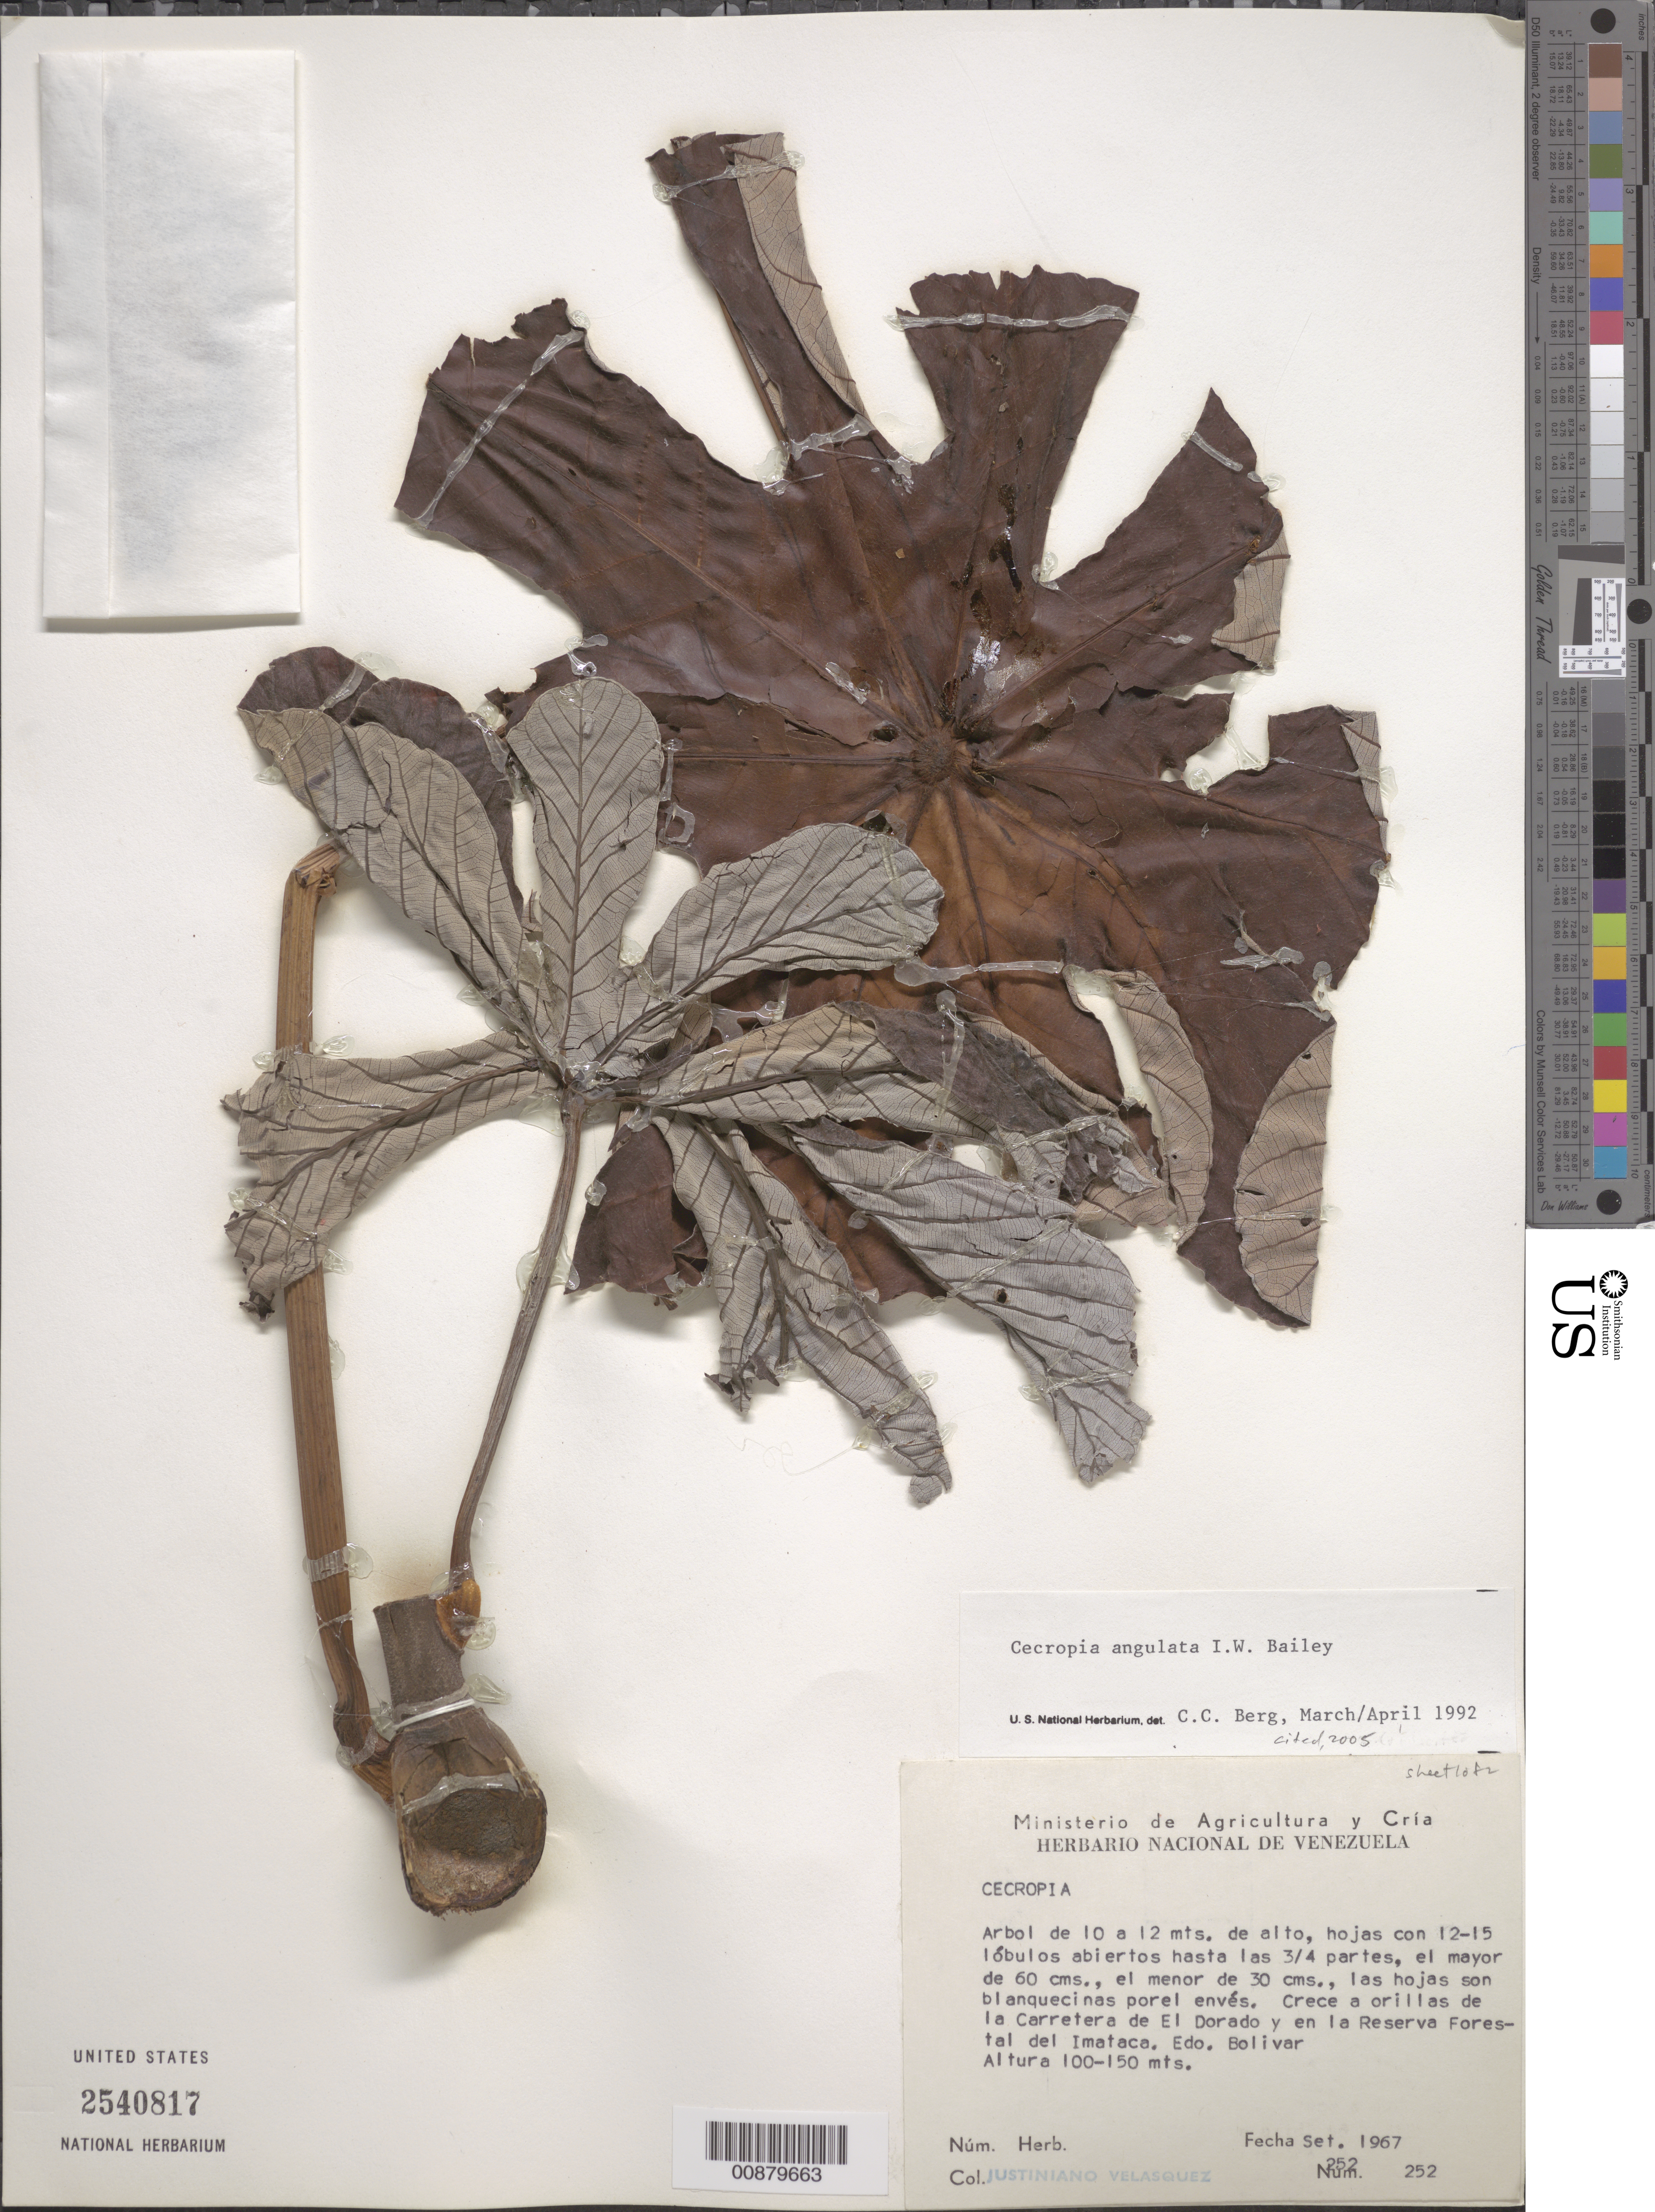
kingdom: Plantae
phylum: Tracheophyta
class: Magnoliopsida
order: Rosales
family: Urticaceae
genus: Cecropia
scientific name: Cecropia angulata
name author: I.W. Bailey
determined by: Berg, C. C.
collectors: J. Velasquez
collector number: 252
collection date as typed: Sep-67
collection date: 1967-09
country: Venezuela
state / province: Bolívar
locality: Reserva Forestal Imataca, carretera de El Dorado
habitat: Crece a orillas del carretera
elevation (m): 100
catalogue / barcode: US 2540817